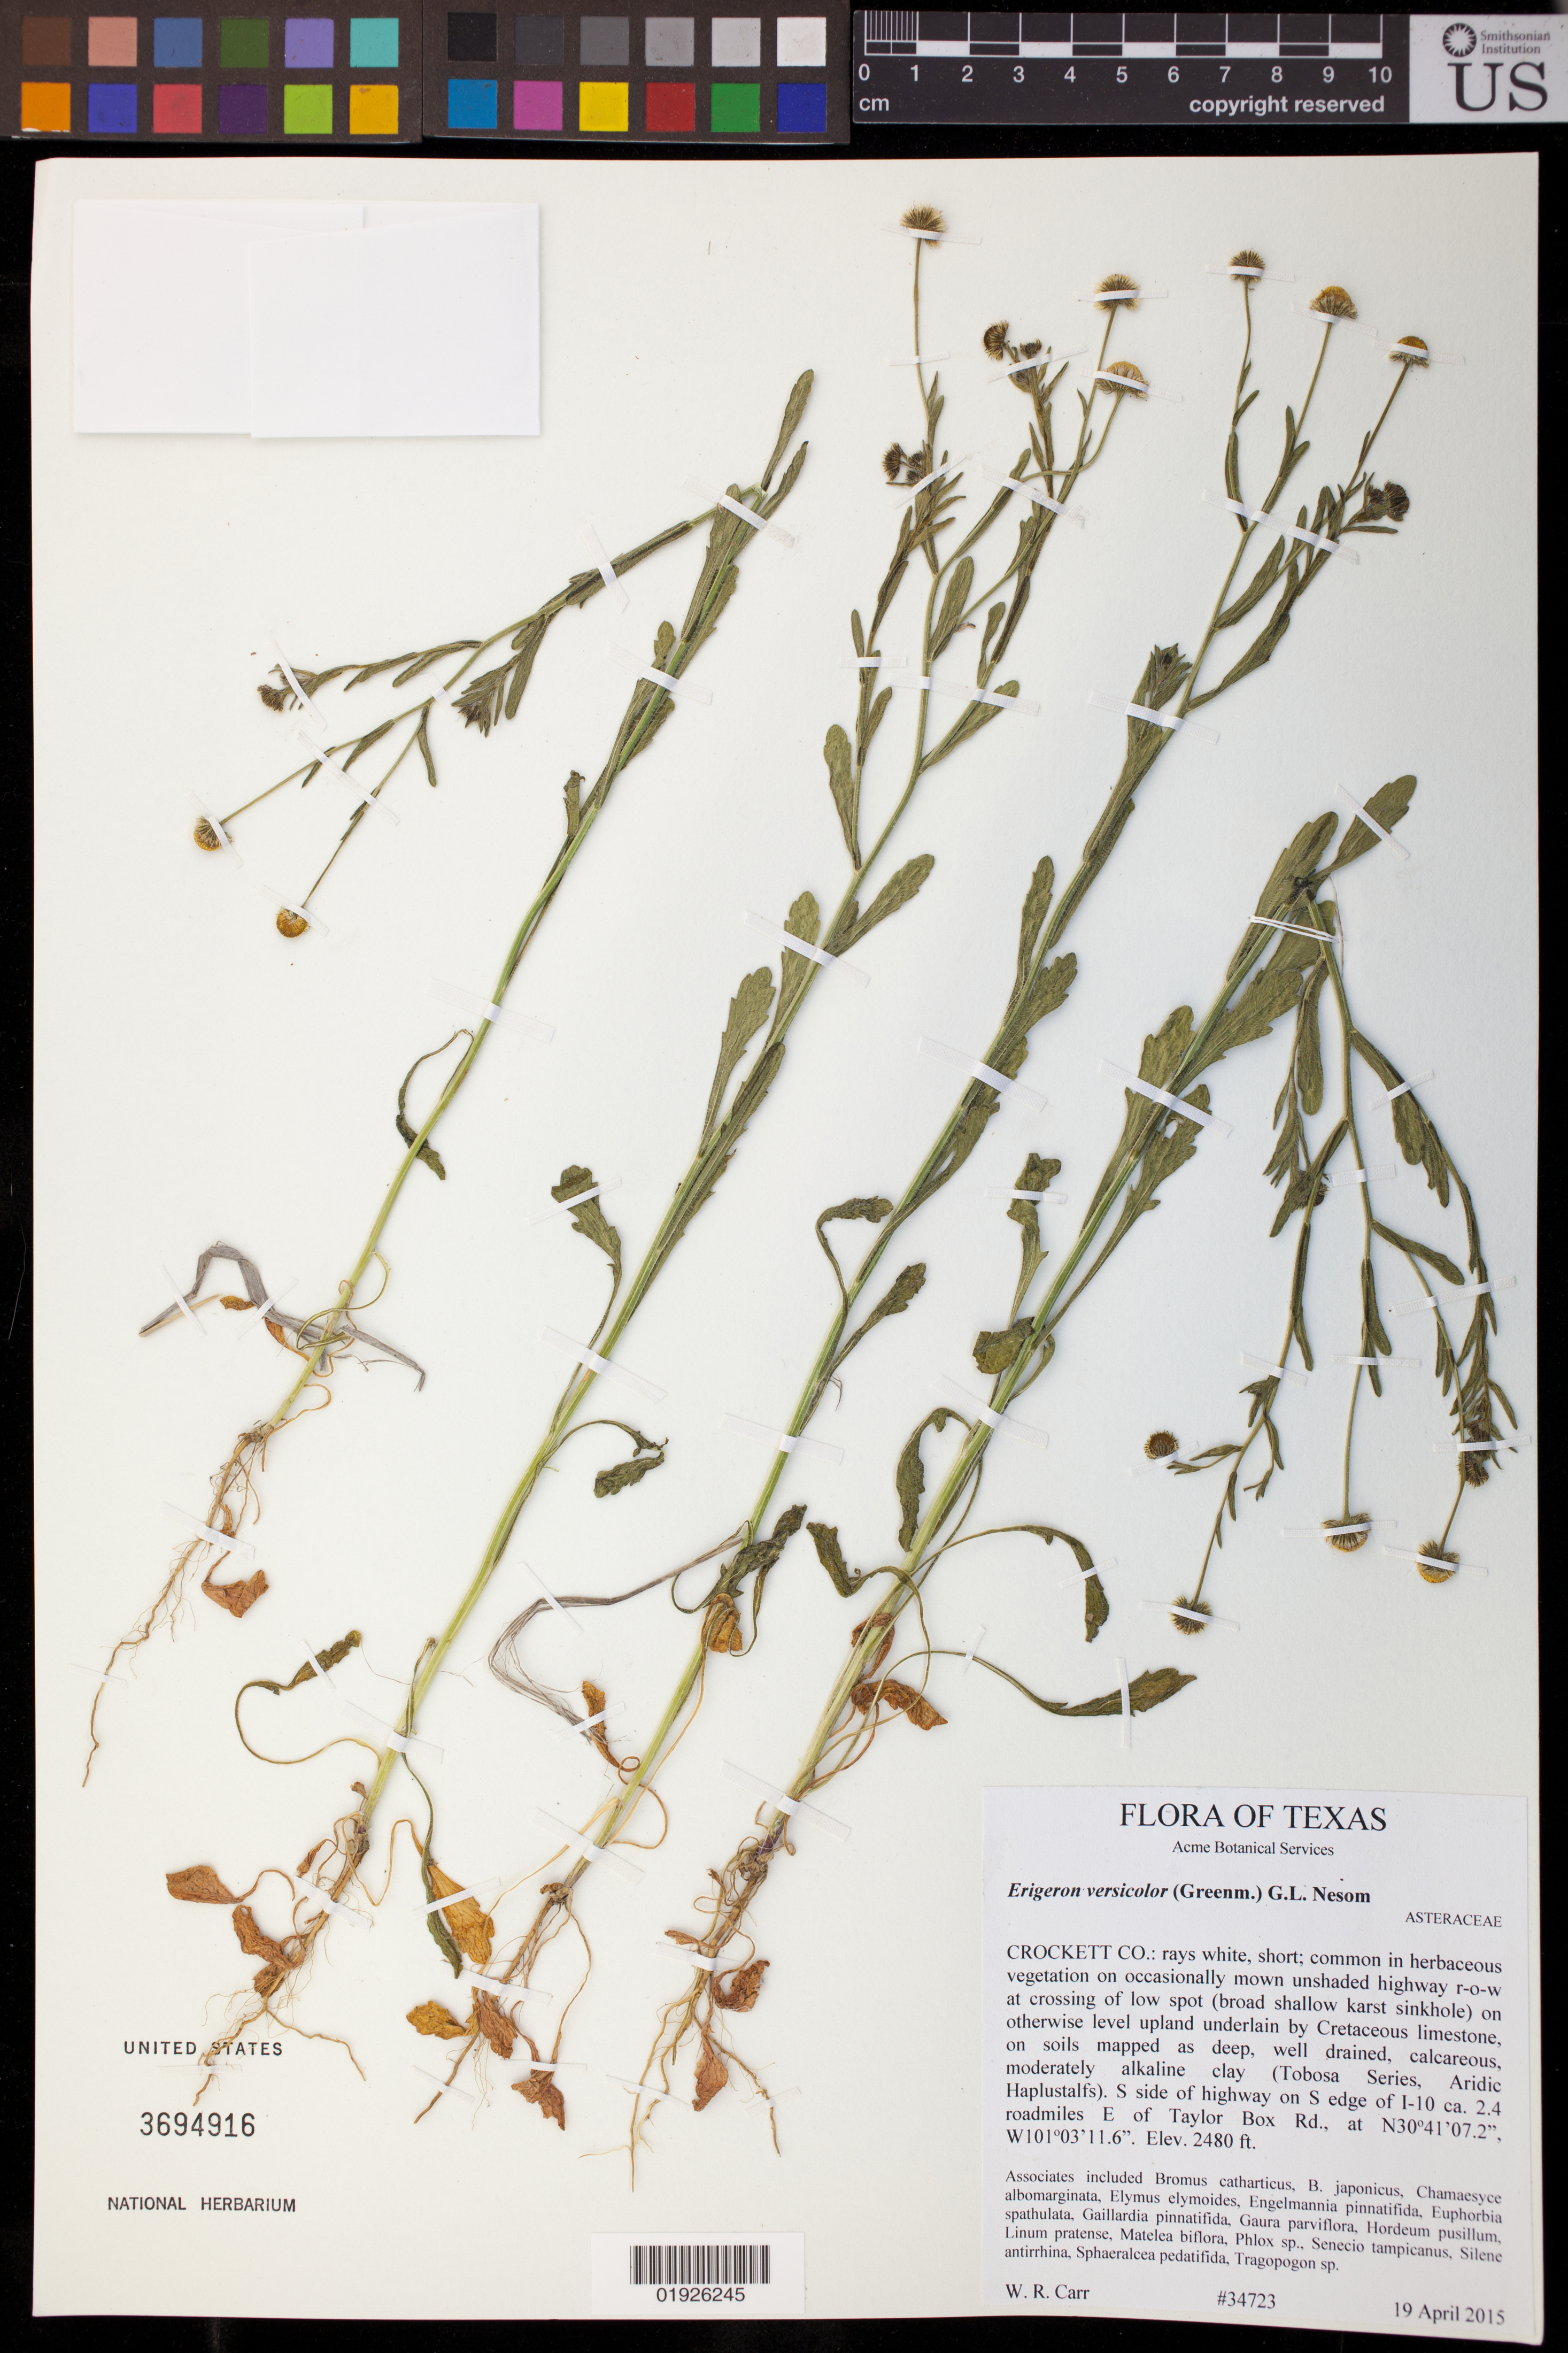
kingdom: Plantae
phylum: Tracheophyta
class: Magnoliopsida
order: Asterales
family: Asteraceae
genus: Erigeron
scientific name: Erigeron versicolor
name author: (Greenm.) G.L. Nesom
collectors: W. Carr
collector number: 34723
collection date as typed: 19 April 2015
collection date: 2015-04-19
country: United States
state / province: Texas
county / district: Crockett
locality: S side of highway on S edge of I-10 ca. 2.4 roadmiles E of Taylor Box Rd.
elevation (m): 756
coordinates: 30 41 07.2 N, 101 03 11.6 W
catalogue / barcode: US 3694916